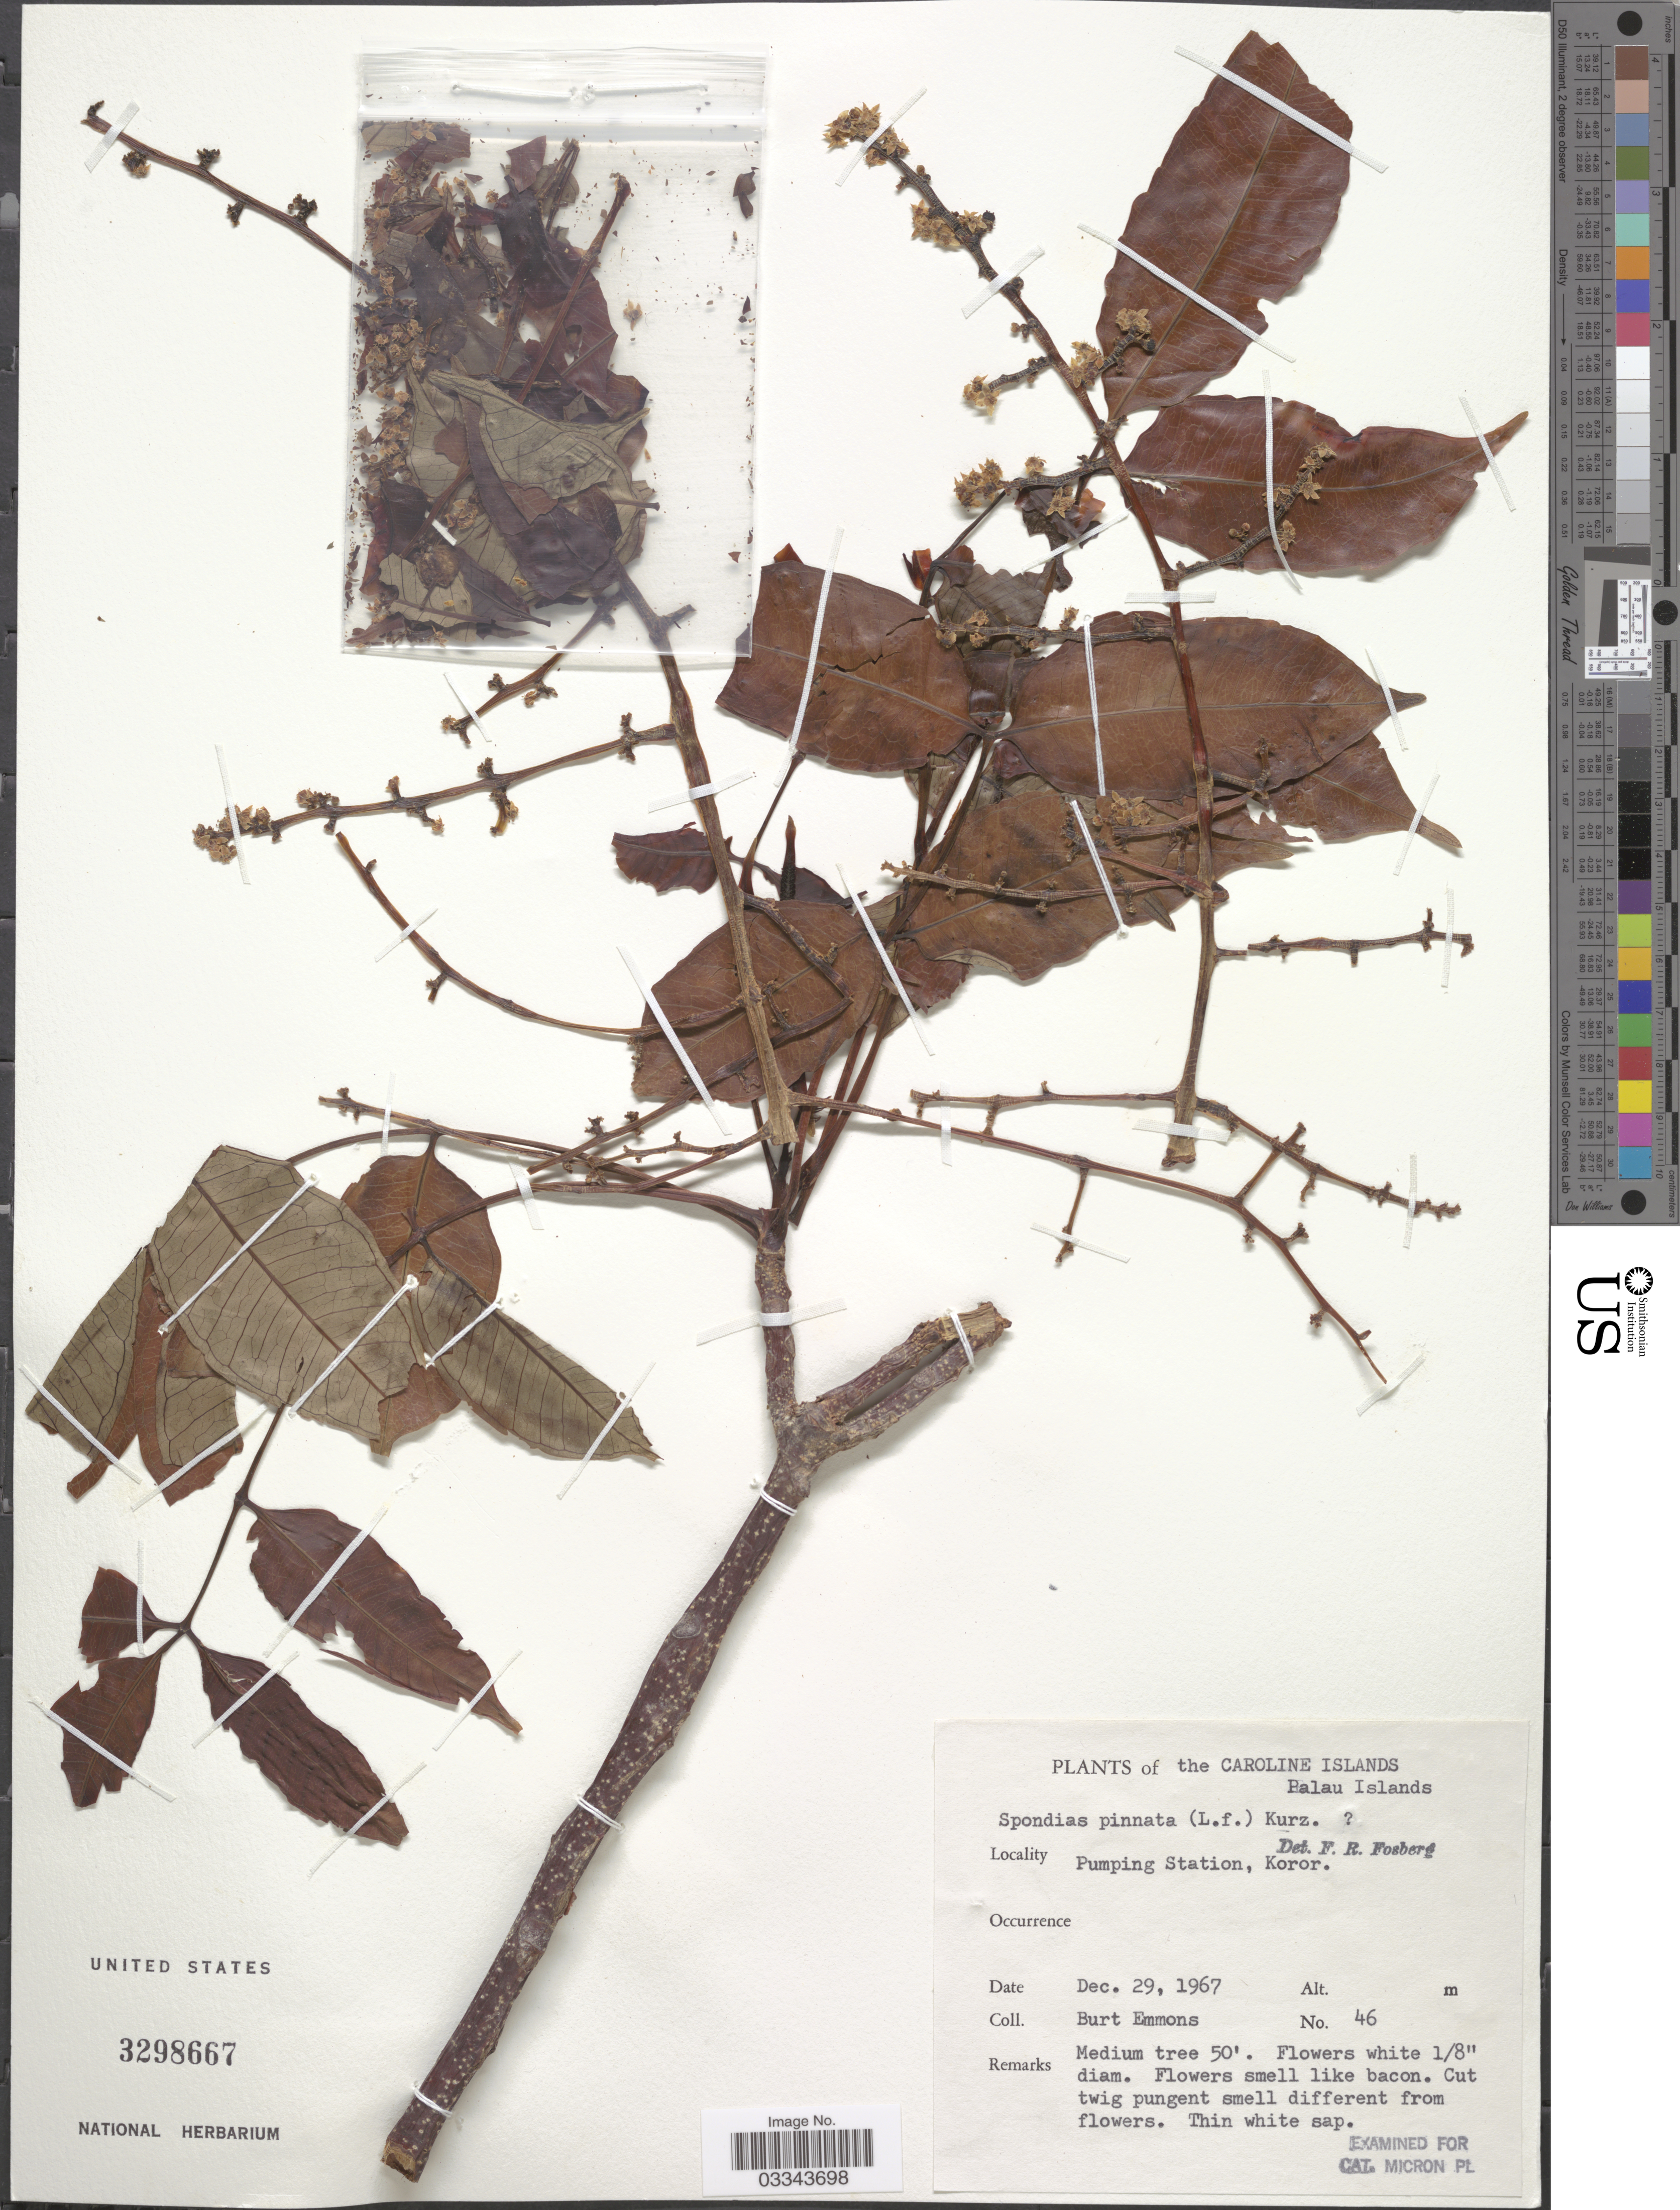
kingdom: Plantae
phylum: Tracheophyta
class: Magnoliopsida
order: Sapindales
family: Anacardiaceae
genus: Spondias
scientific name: Spondias pinnata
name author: (L. f.) Kurz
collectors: B. Emmons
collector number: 46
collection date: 1967-12-29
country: Palau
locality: The Caroline Islands. Pumping Station, Koror.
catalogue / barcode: US 3298667